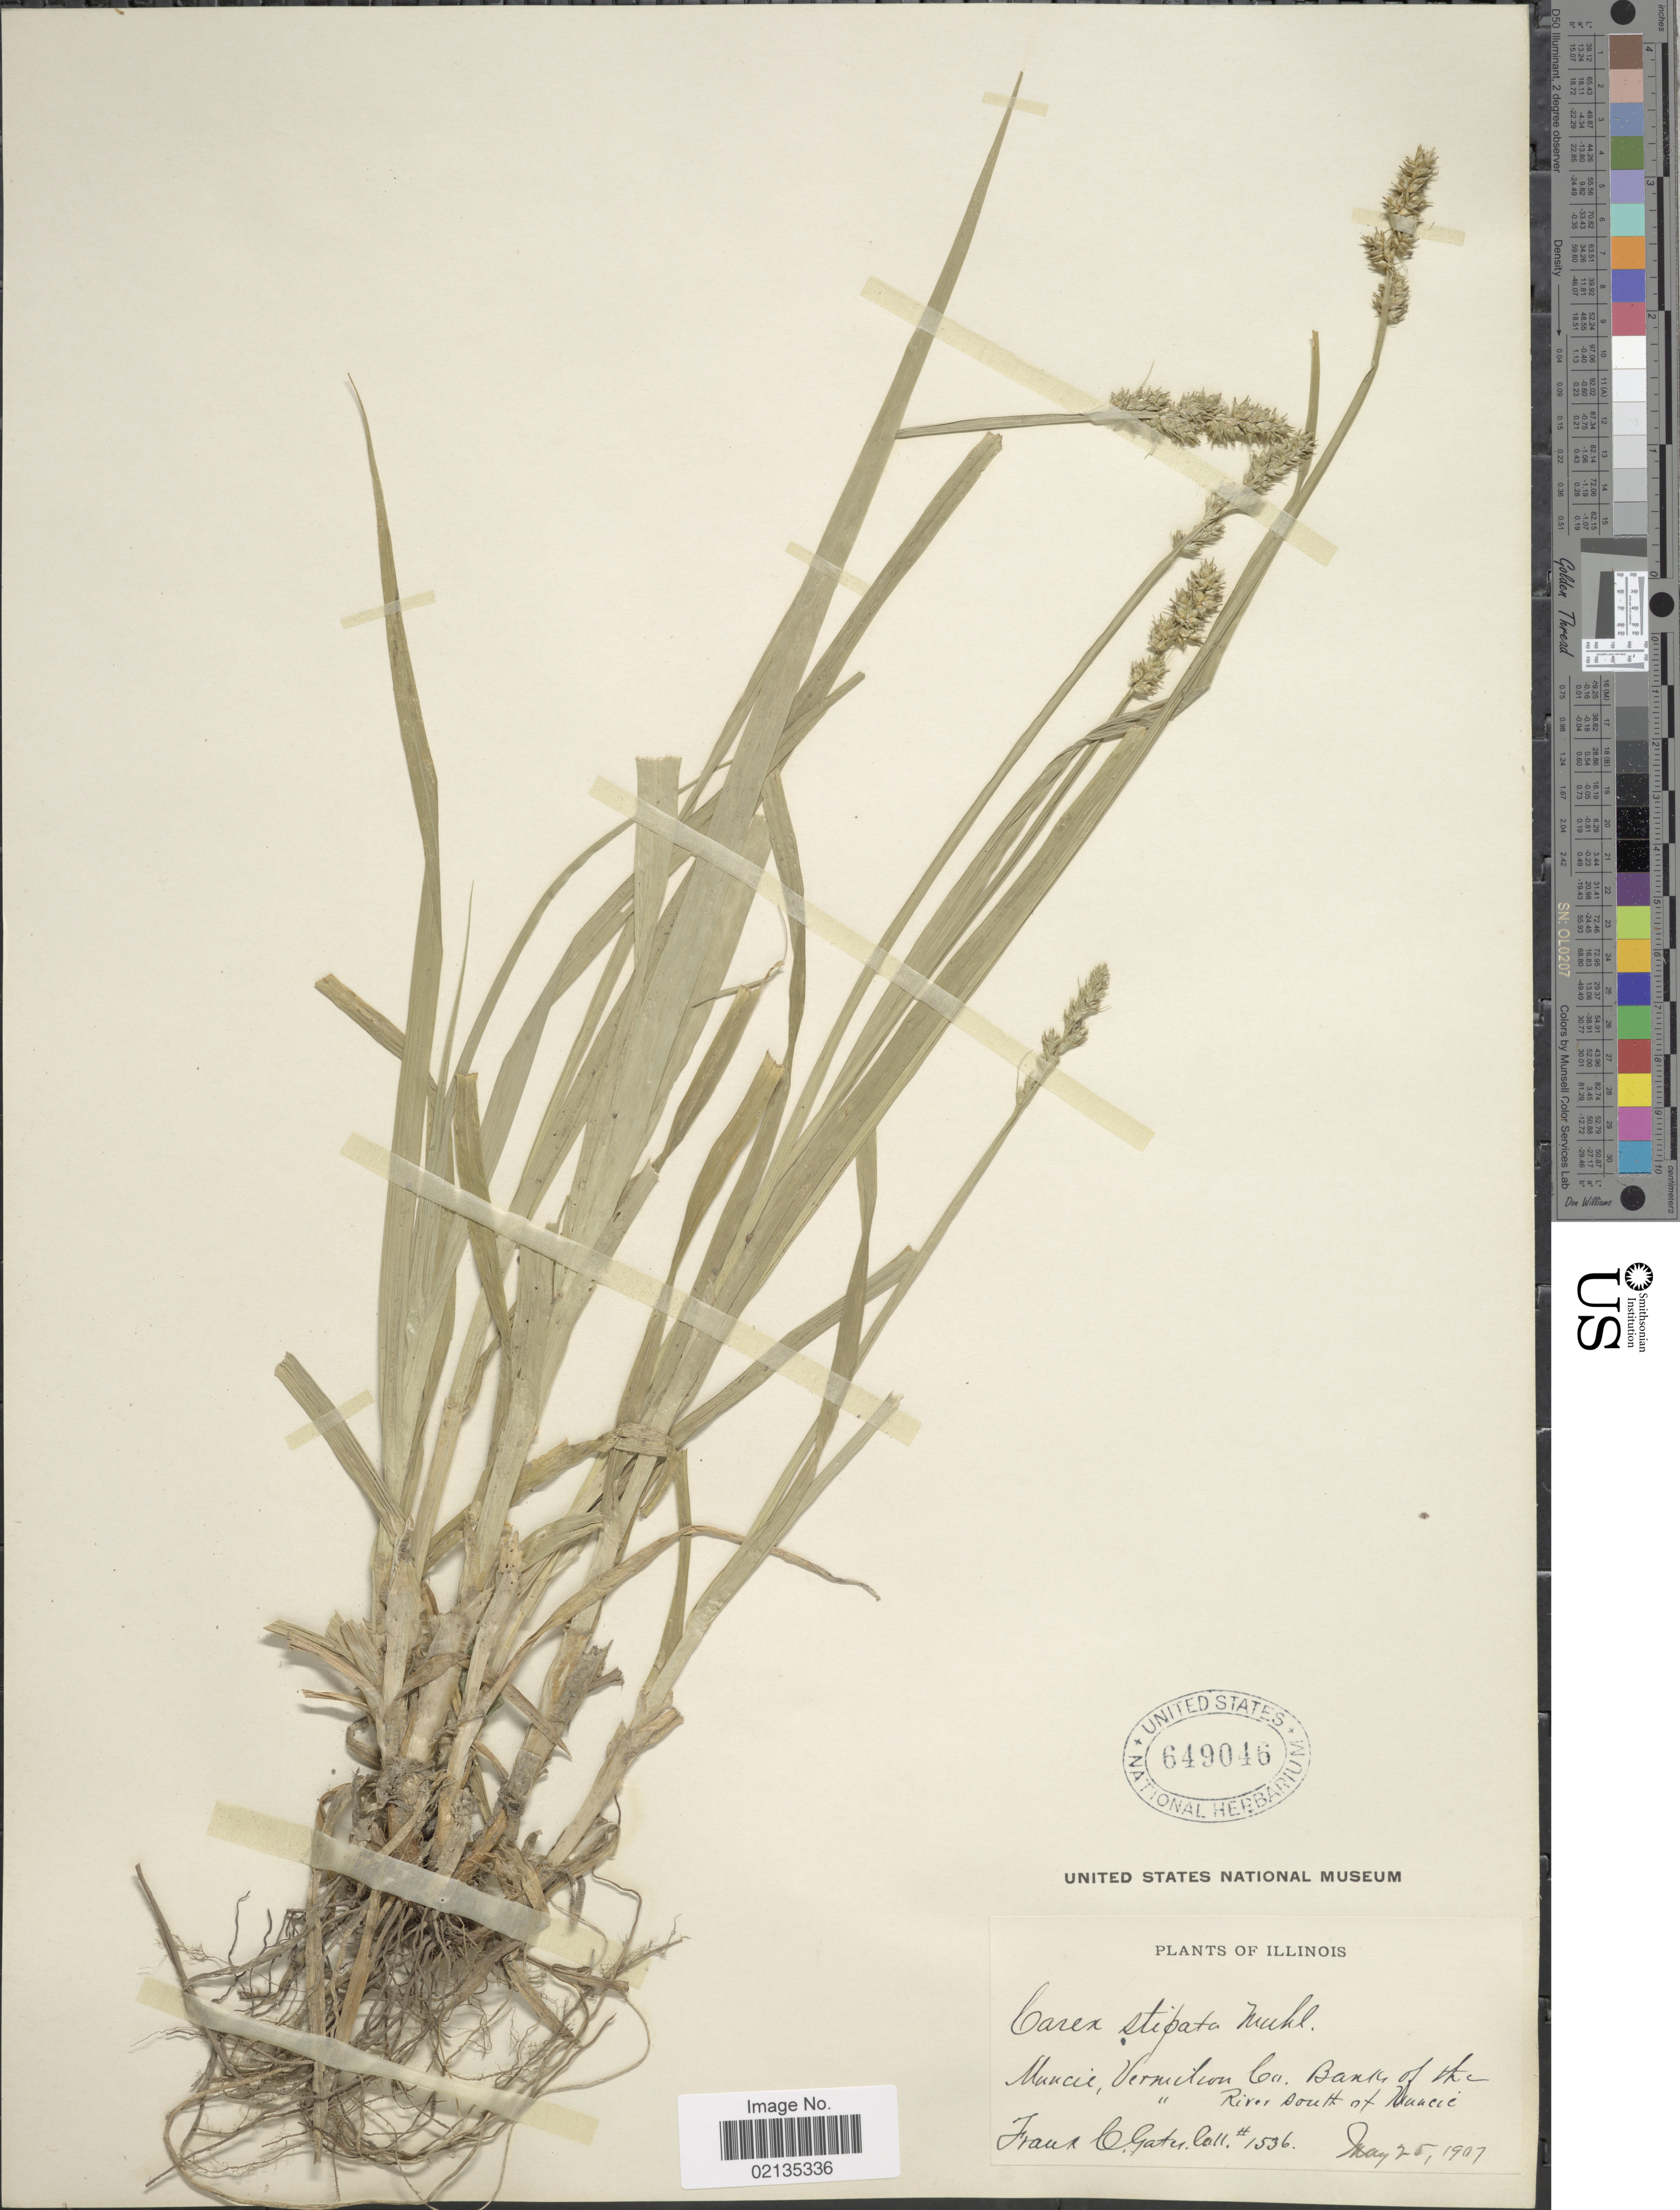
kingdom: Plantae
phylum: Tracheophyta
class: Liliopsida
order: Poales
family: Cyperaceae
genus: Carex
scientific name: Carex stipata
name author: Muhl. ex Willd.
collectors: F. C. Gates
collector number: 1536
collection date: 1907-05-25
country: United States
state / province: Illinois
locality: Murcie, Vermilion Co., bank of the River south of Murcie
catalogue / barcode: US 649046